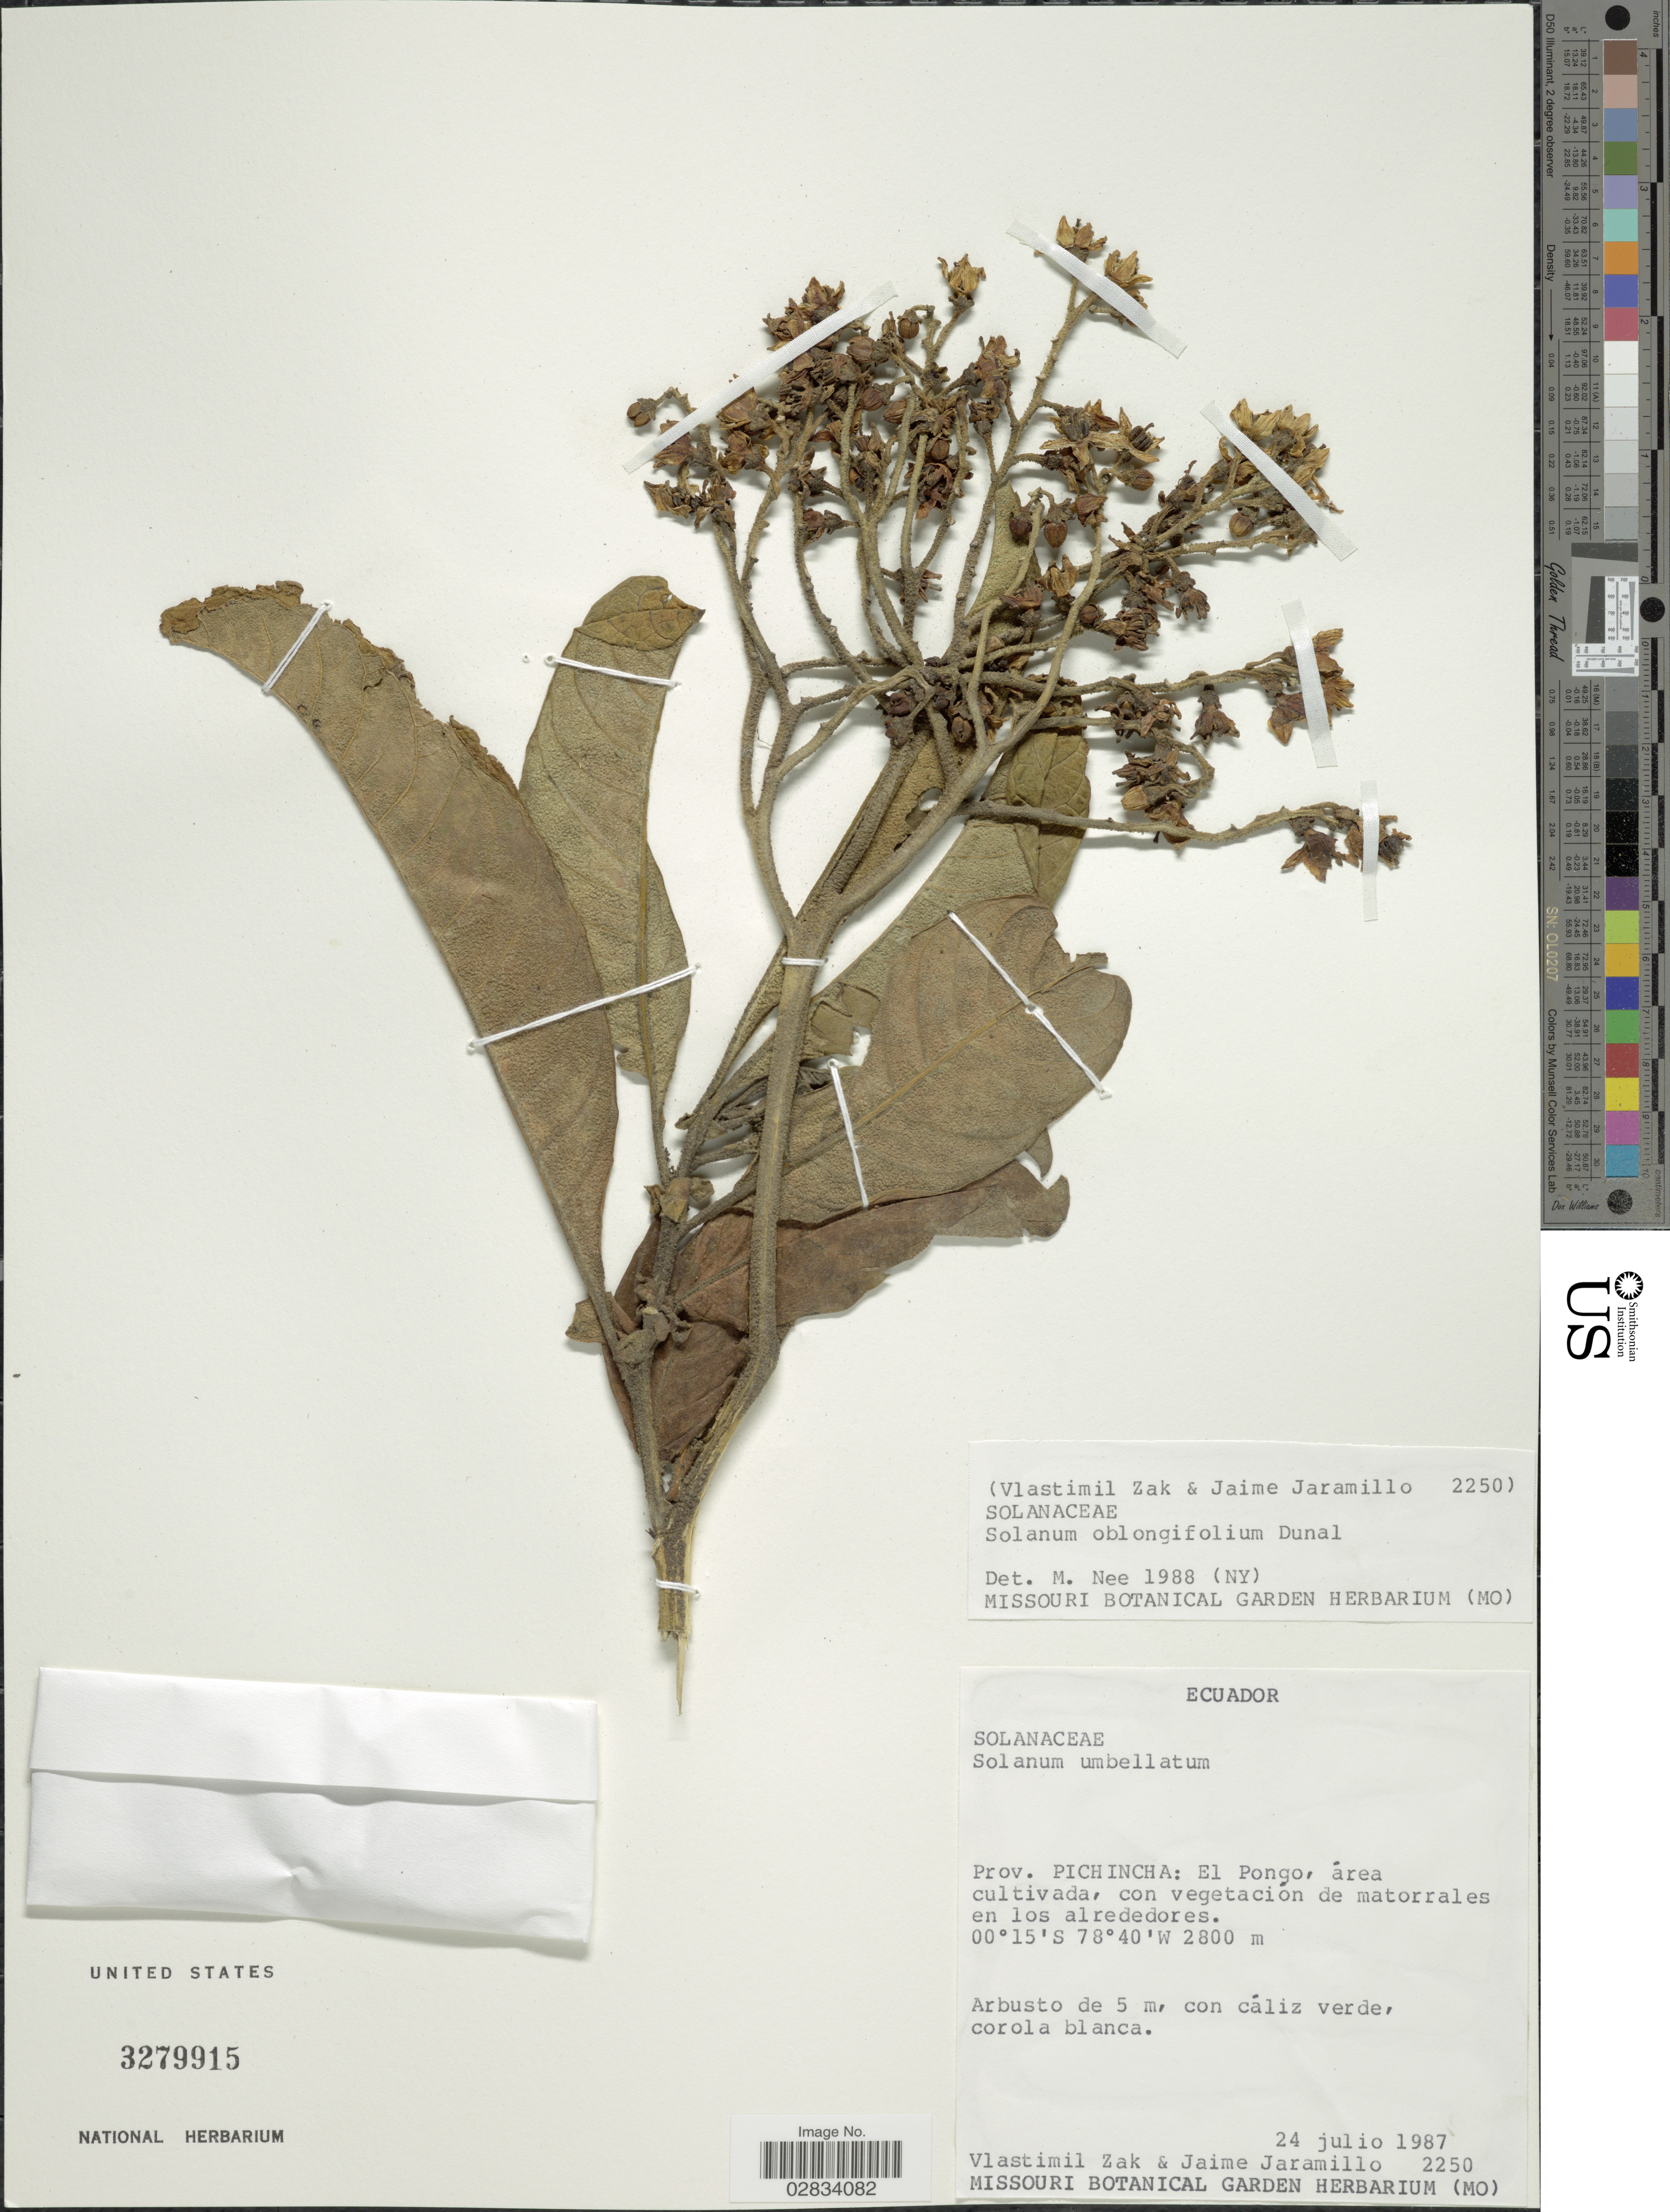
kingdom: Plantae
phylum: Tracheophyta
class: Magnoliopsida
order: Solanales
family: Solanaceae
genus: Solanum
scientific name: Solanum oblongifolium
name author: Duval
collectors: V. Zak & J. Jaramillo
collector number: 2250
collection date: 1987-07-24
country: Ecuador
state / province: Pichincha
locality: El Pongo.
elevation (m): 2800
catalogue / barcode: US 3279915